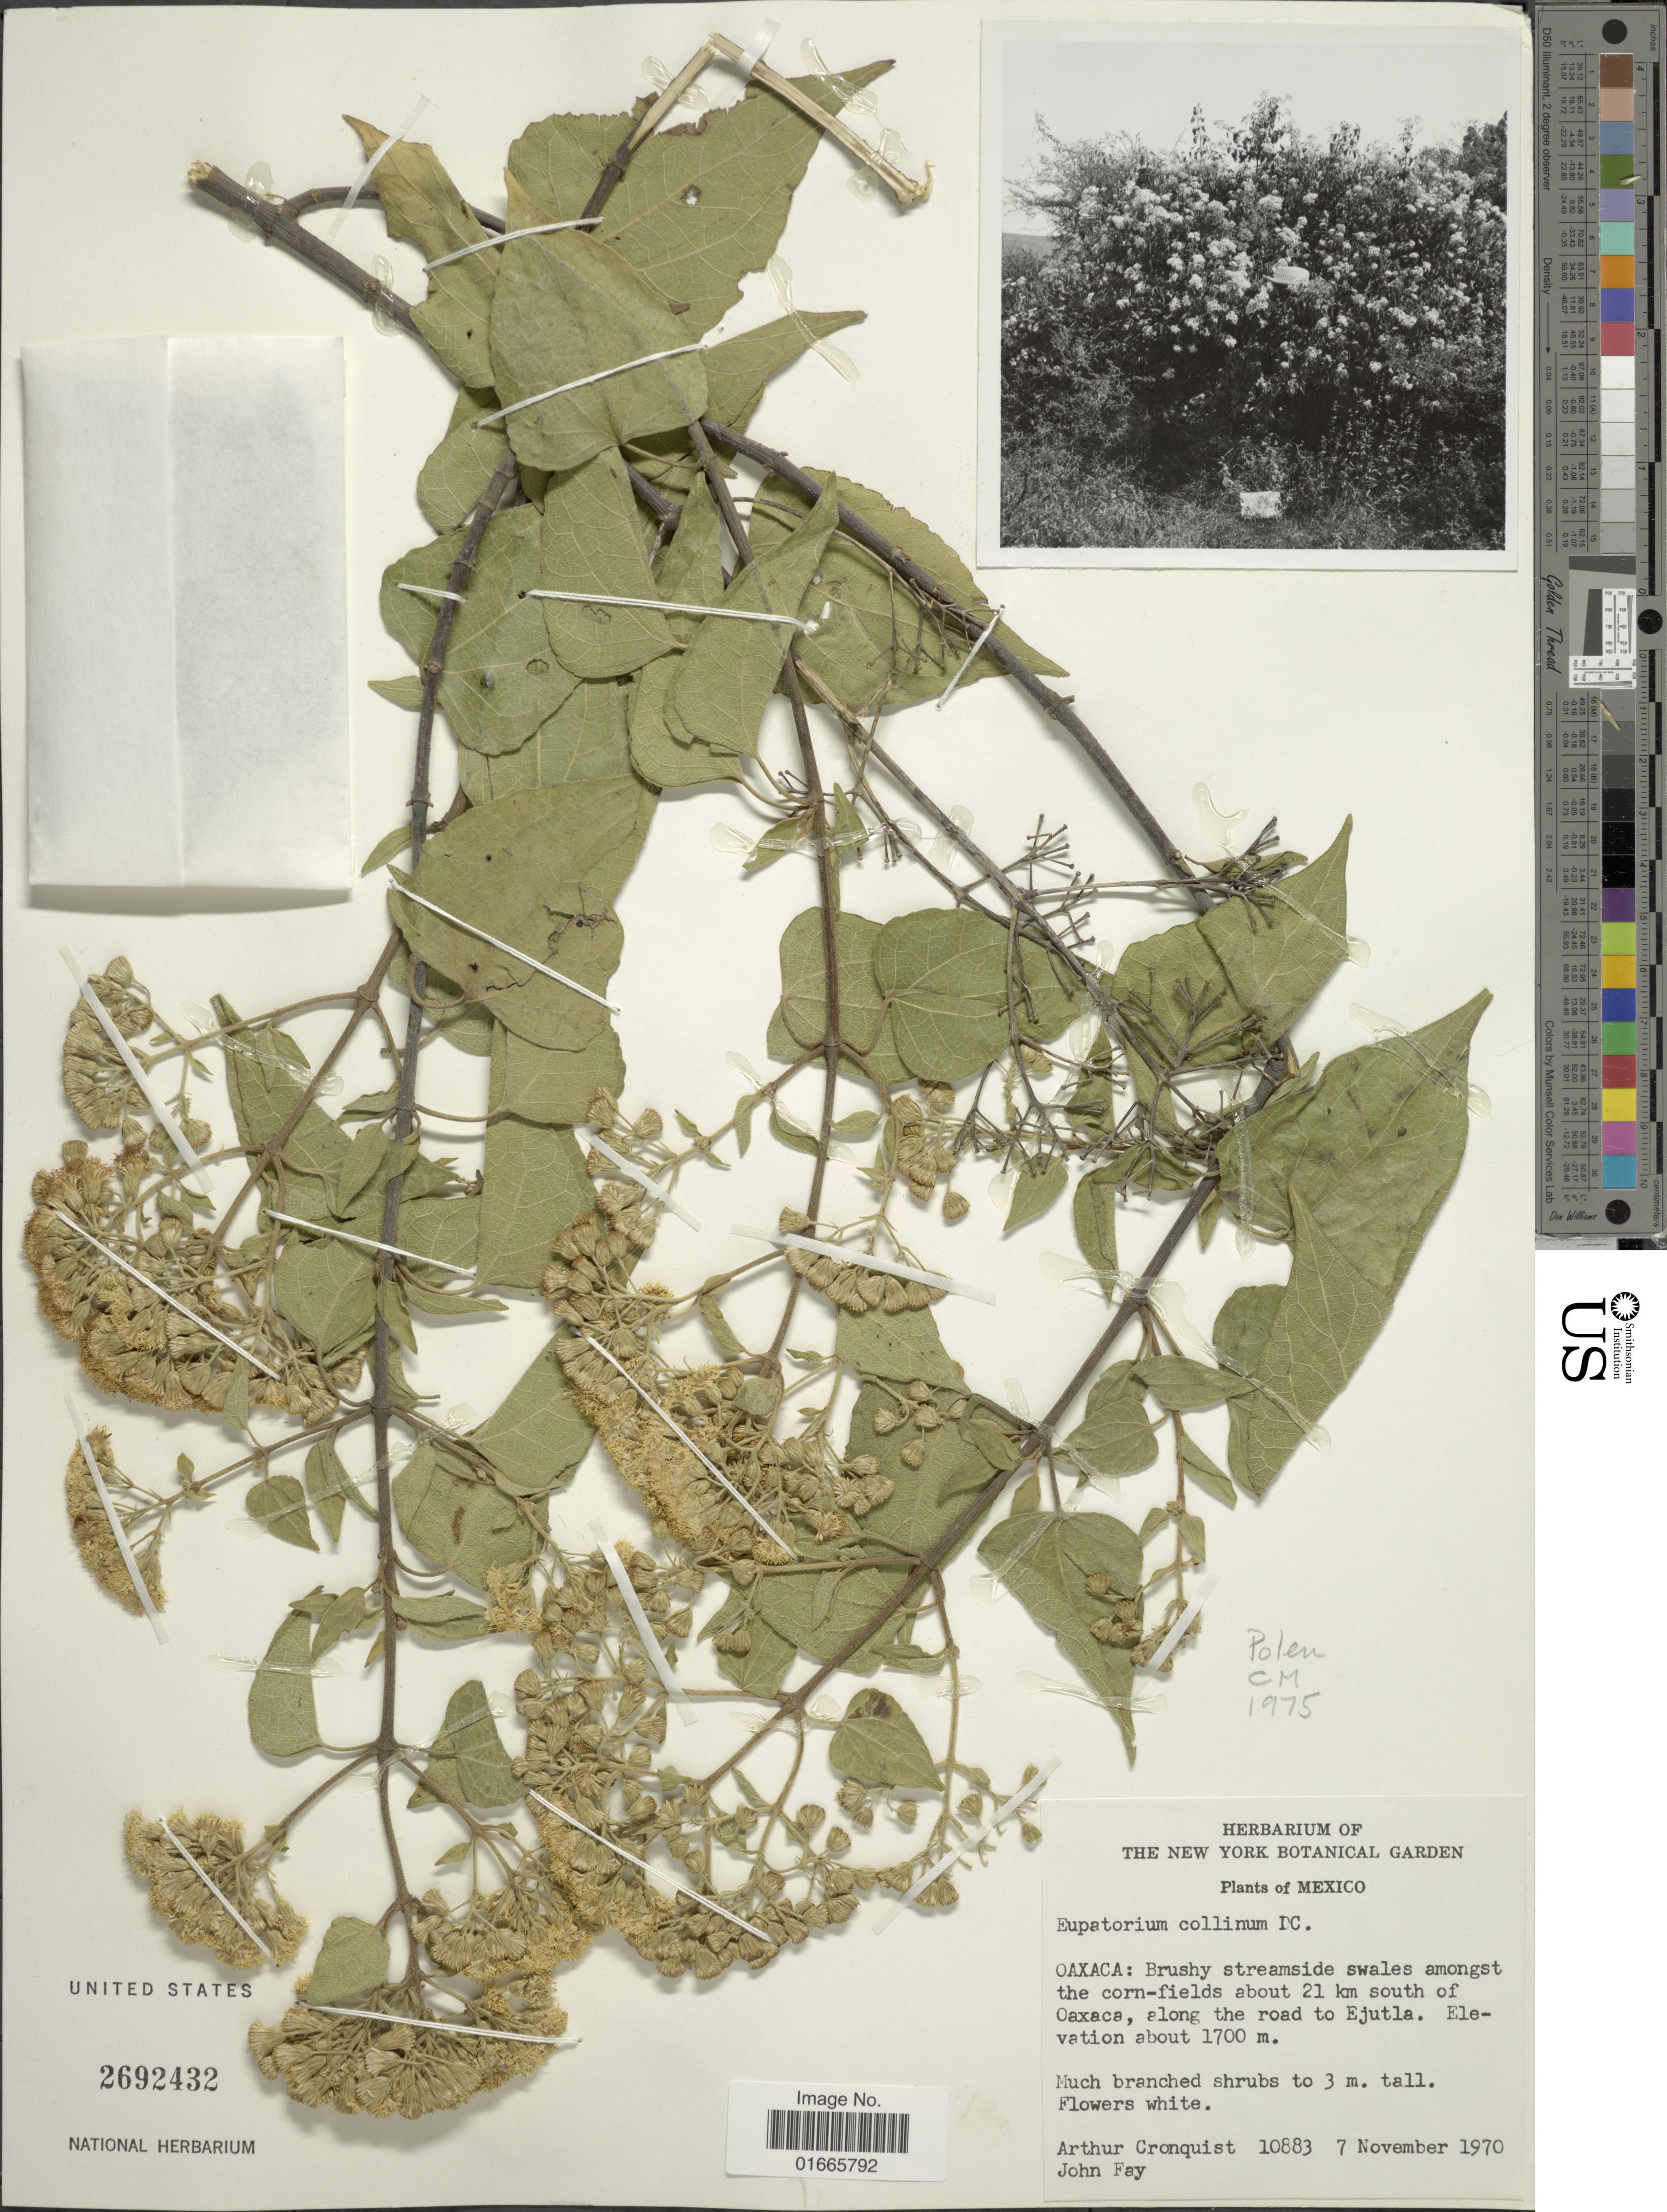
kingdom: Plantae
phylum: Tracheophyta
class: Magnoliopsida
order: Asterales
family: Asteraceae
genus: Chromolaena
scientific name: Chromolaena collina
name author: (DC.) R.M. King & H. Rob.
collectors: A. J. Cronquist & J. M. Fay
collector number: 10883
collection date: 1970-11-07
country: Mexico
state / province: Oaxaca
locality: About 12 km south of Oaxaca, along the road to Ejutla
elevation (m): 1700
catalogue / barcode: US 2692432